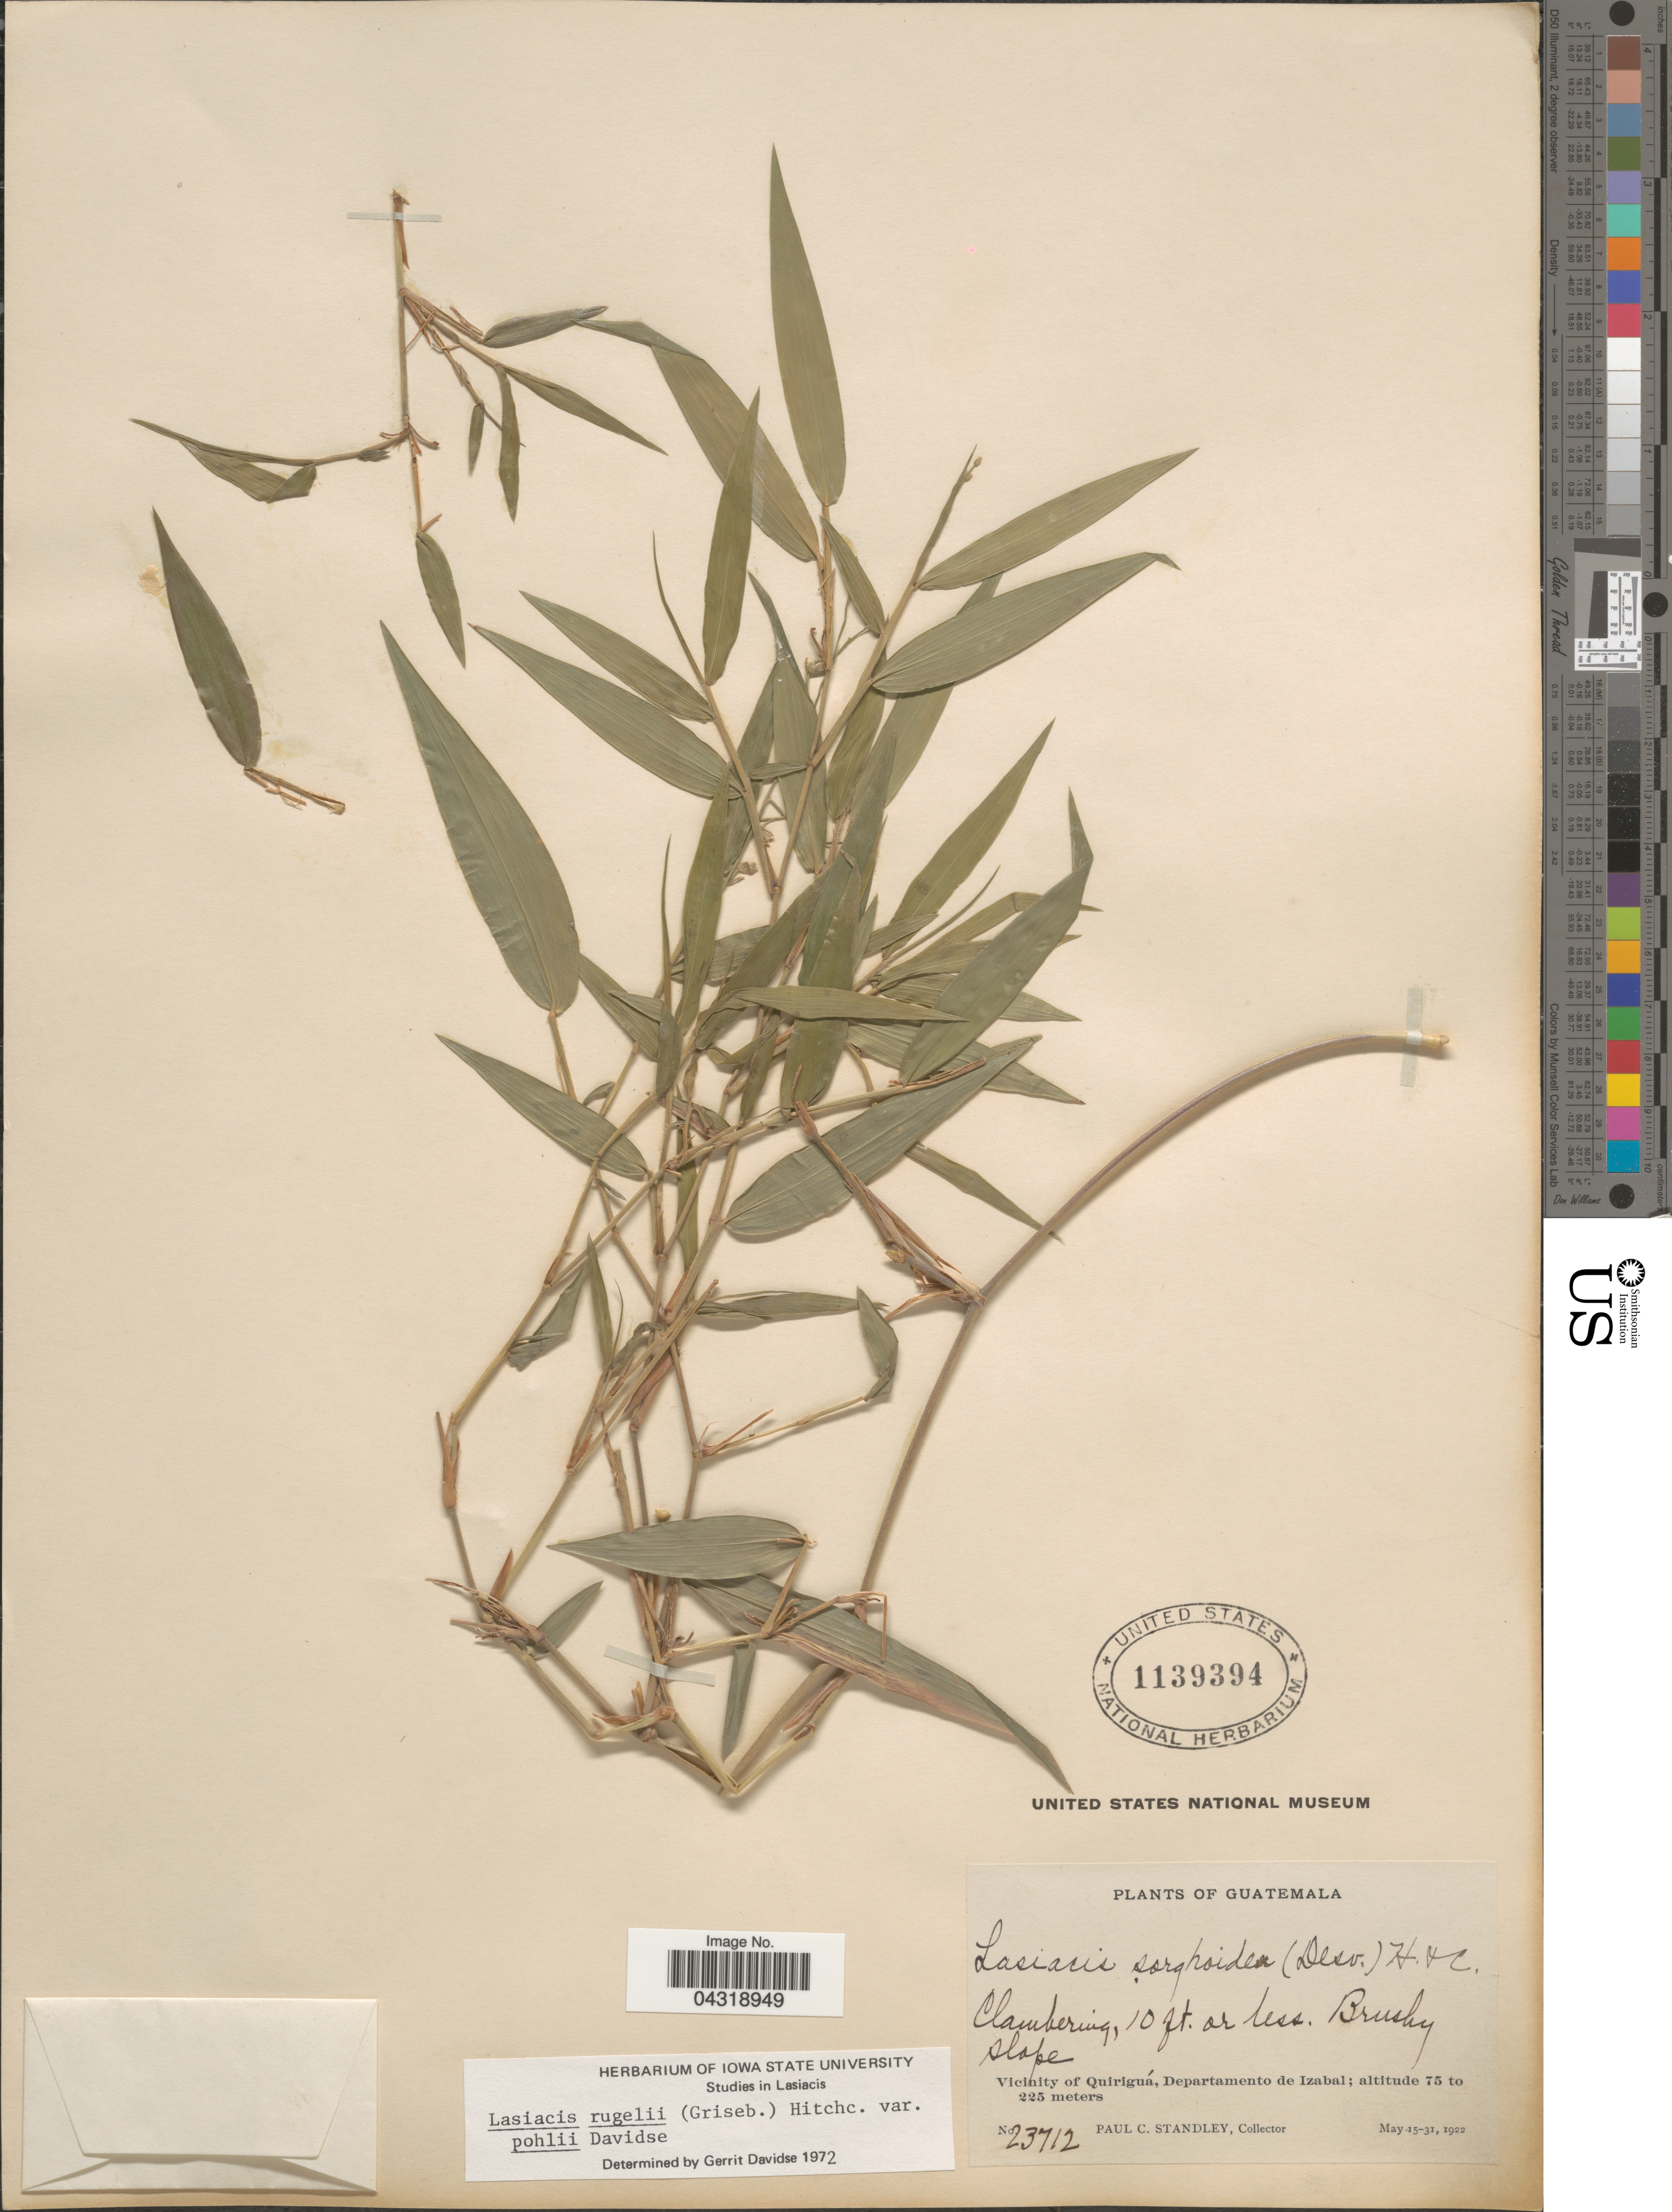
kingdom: Plantae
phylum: Tracheophyta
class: Liliopsida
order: Poales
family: Poaceae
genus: Lasiacis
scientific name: Lasiacis rugelii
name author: (Griseb.) Hitchc.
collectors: P. C. Standley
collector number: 23712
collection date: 1922-05-15/1922-05-31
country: Guatemala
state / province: Izabal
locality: Brushy slope. Vicinity of Quiriguá, Departamento de Izabal.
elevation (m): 75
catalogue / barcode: US 1139394